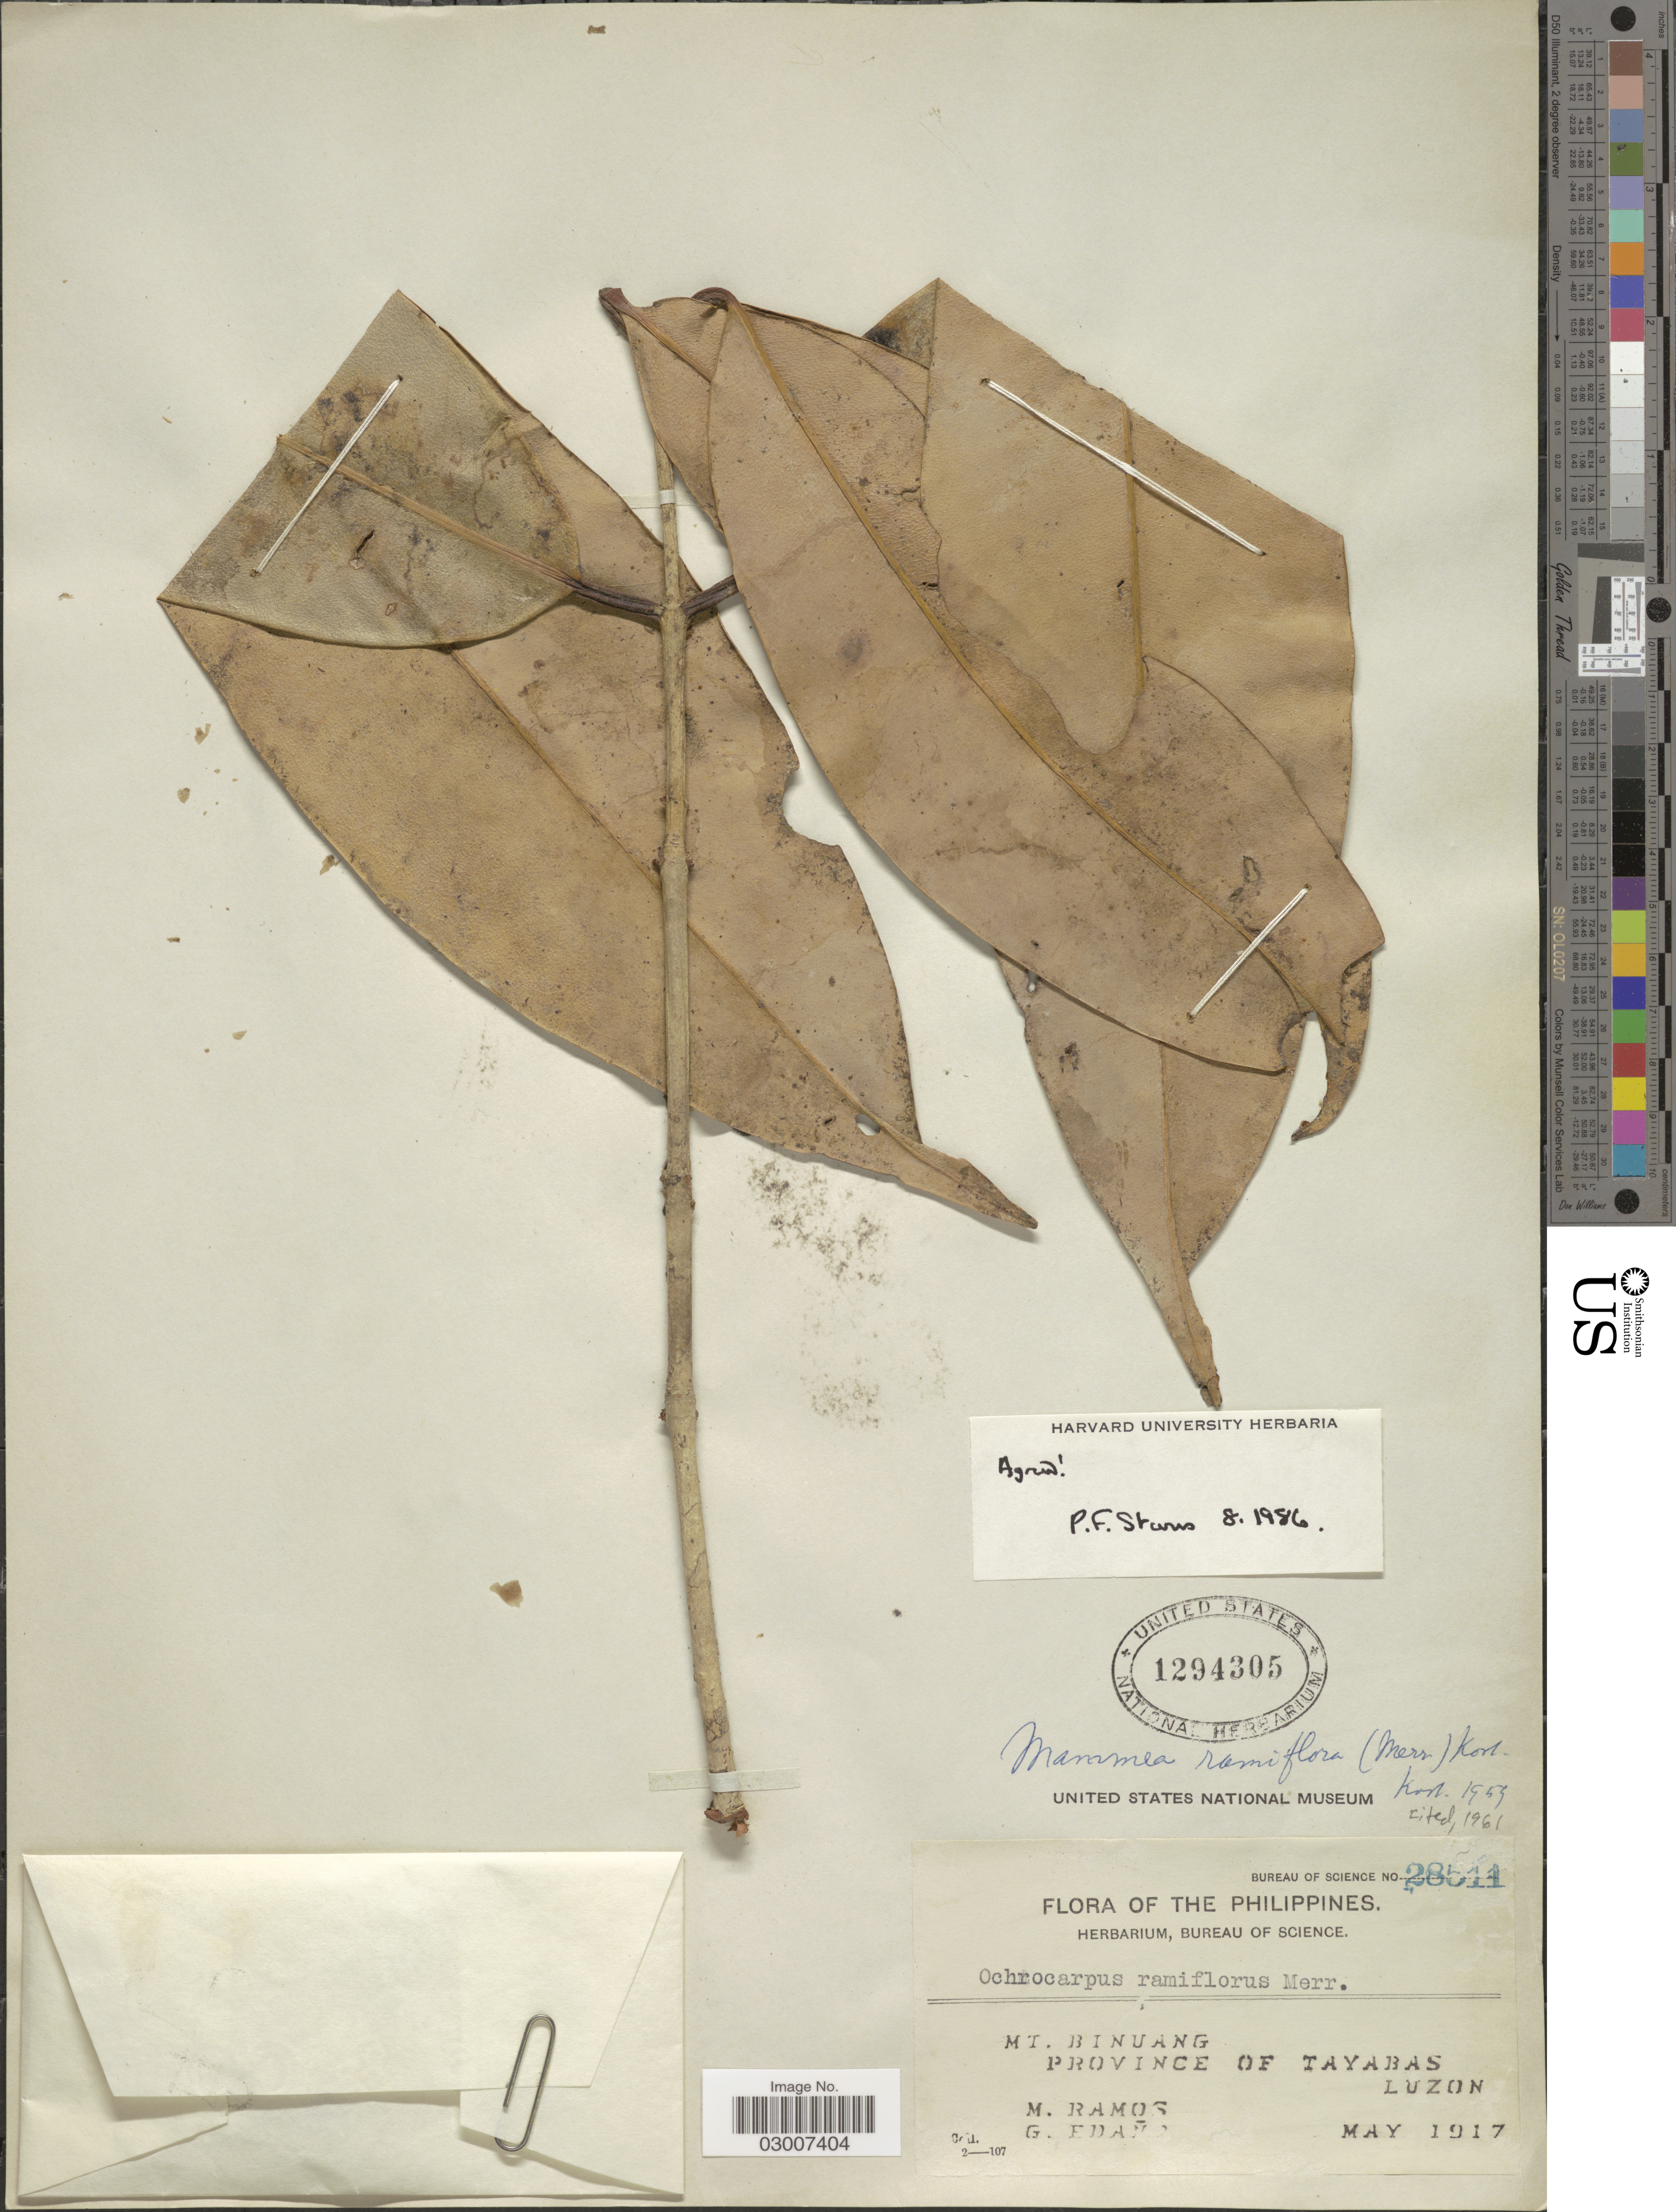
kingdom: Plantae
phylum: Tracheophyta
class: Magnoliopsida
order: Malpighiales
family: Calophyllaceae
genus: Mammea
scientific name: Mammea ramiflora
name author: (Merr.) Kosterm.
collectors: M. Ramos & G. Edaño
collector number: Bureau of Science 28511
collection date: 1917-05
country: Philippines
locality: Mt. Binuang. Province of Tayabas. Luzon.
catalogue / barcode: US 1294305